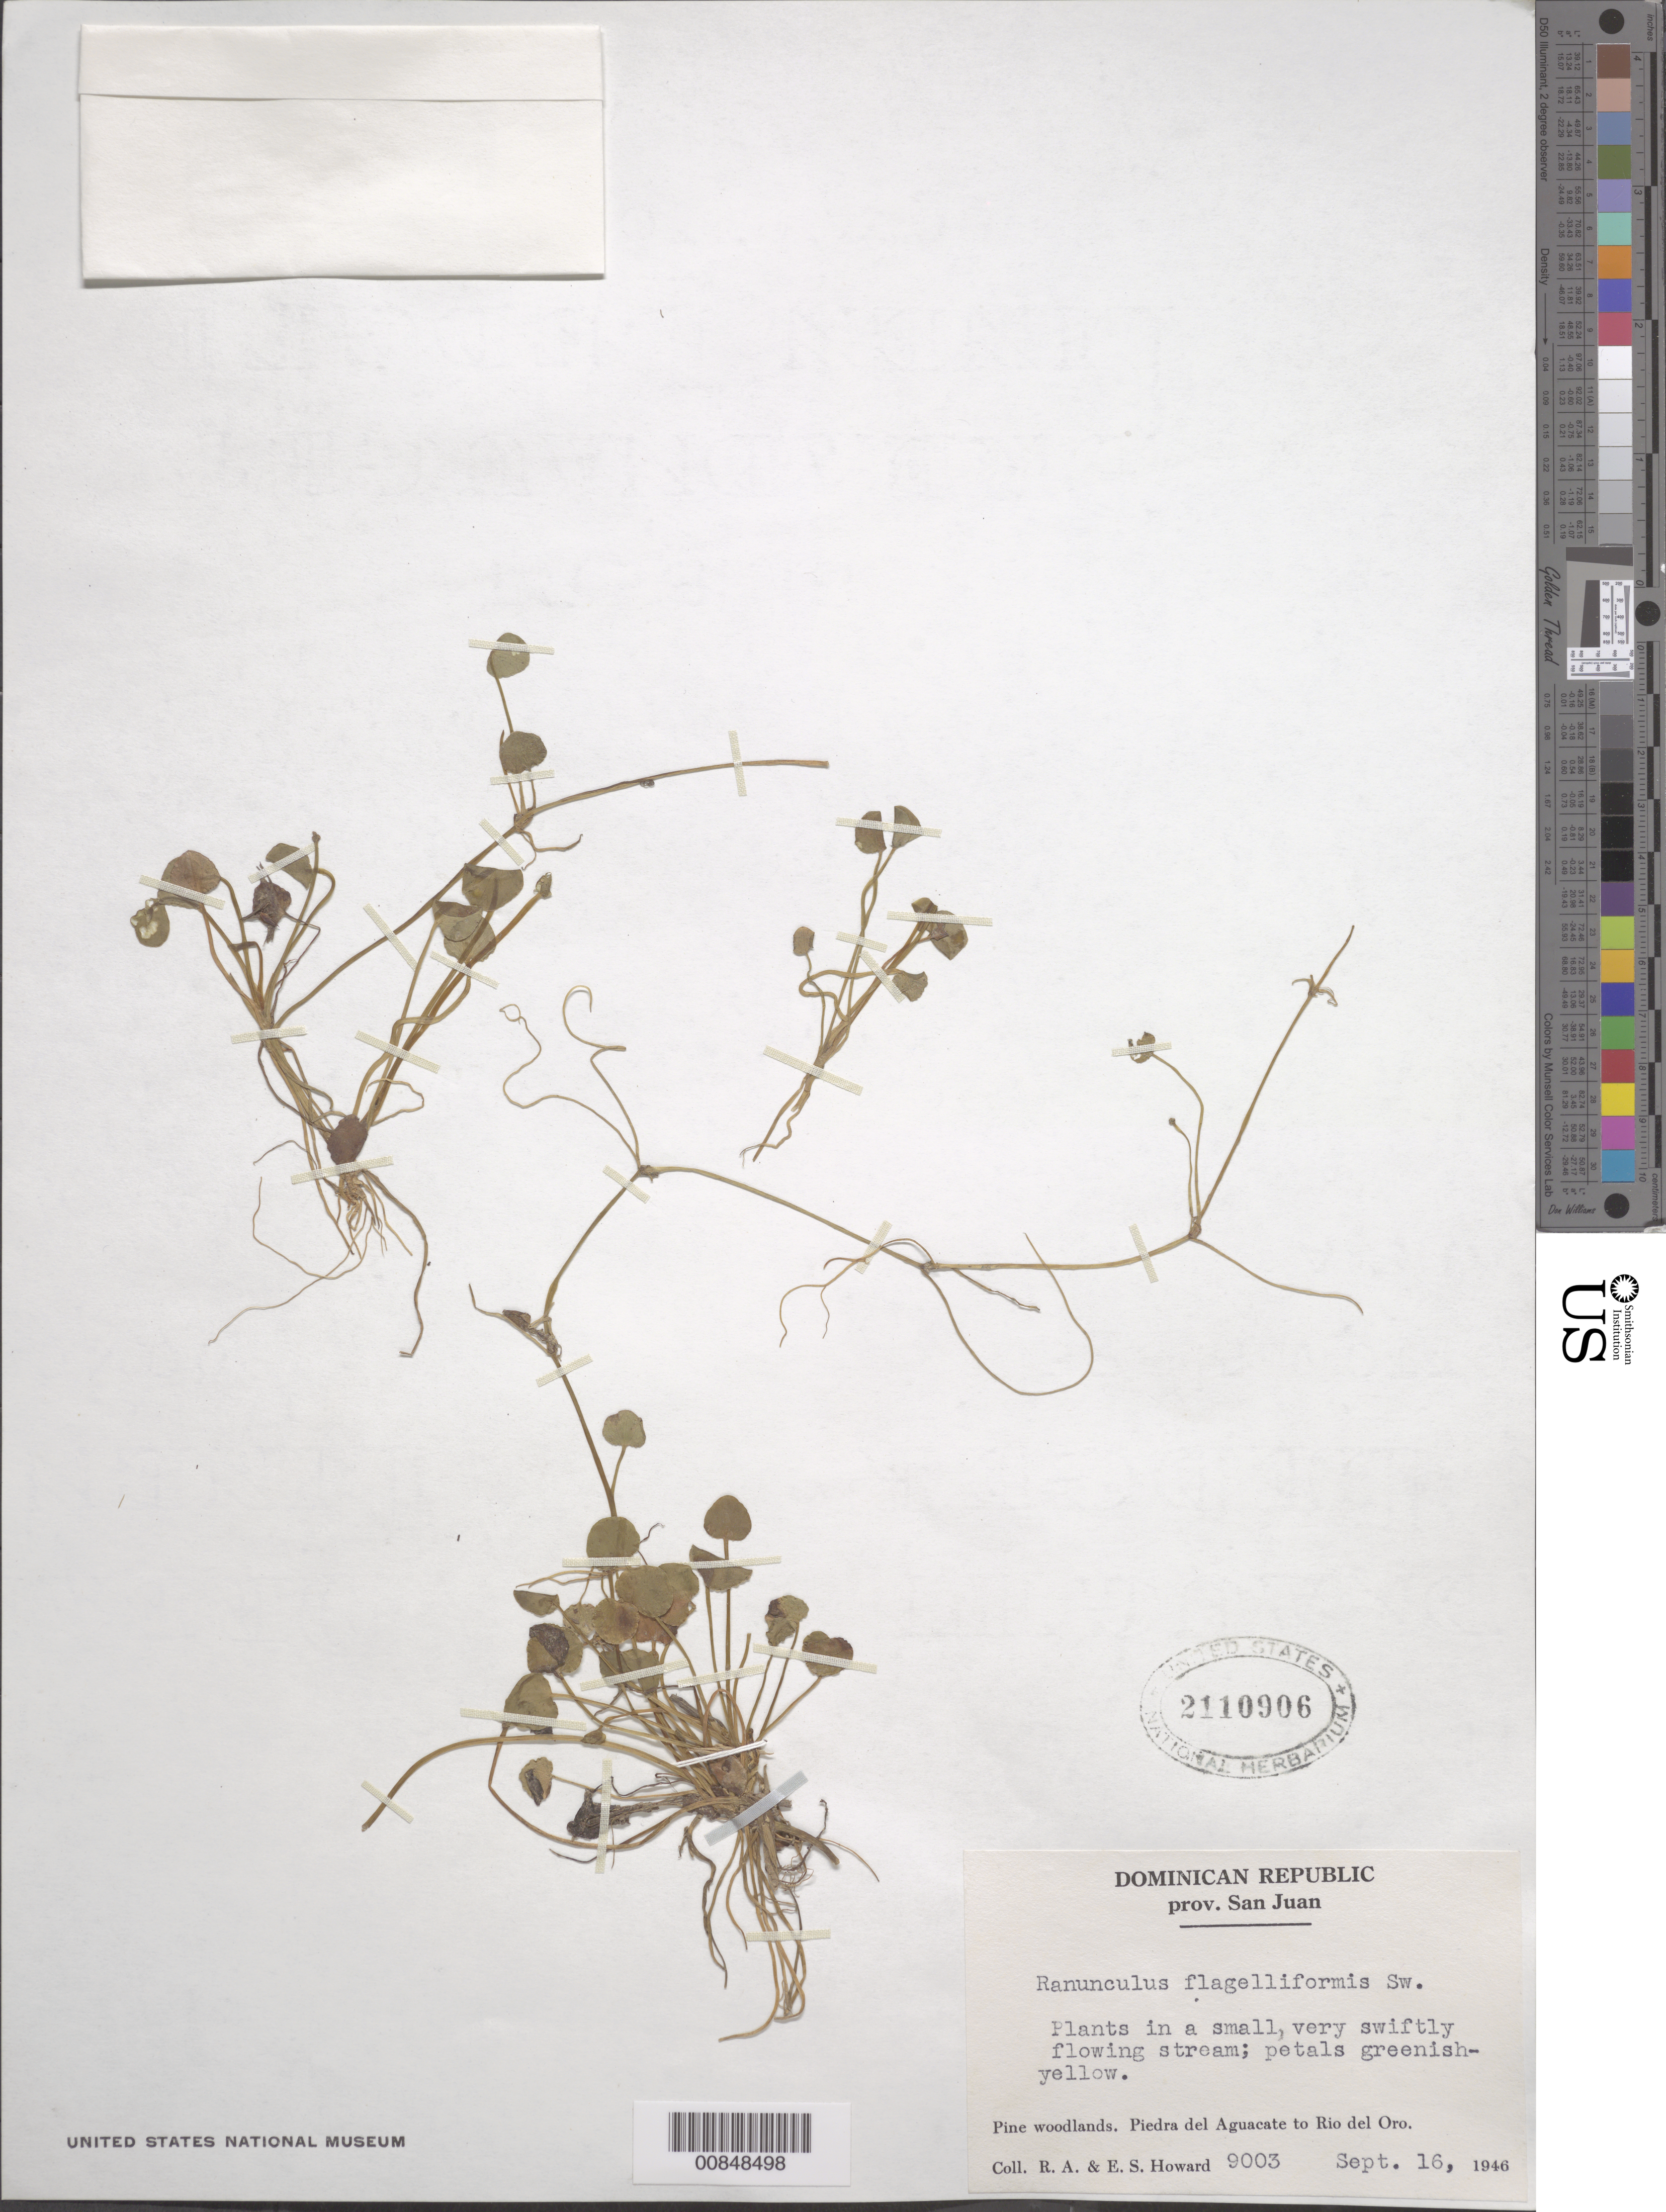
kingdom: Plantae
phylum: Tracheophyta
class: Magnoliopsida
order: Ranunculales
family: Ranunculaceae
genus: Ranunculus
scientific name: Ranunculus flagelliformis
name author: Sm.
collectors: R. A. Howard & E. S. Howard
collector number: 9003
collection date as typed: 16 Sep 1946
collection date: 1946-09-16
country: Dominican Republic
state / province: San Juan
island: Hispaniola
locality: Piedra del Aguacate to Río del Oro.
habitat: Plants in a small, very swiftly flowing stream. Pine woodlands.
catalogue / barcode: US 2110906